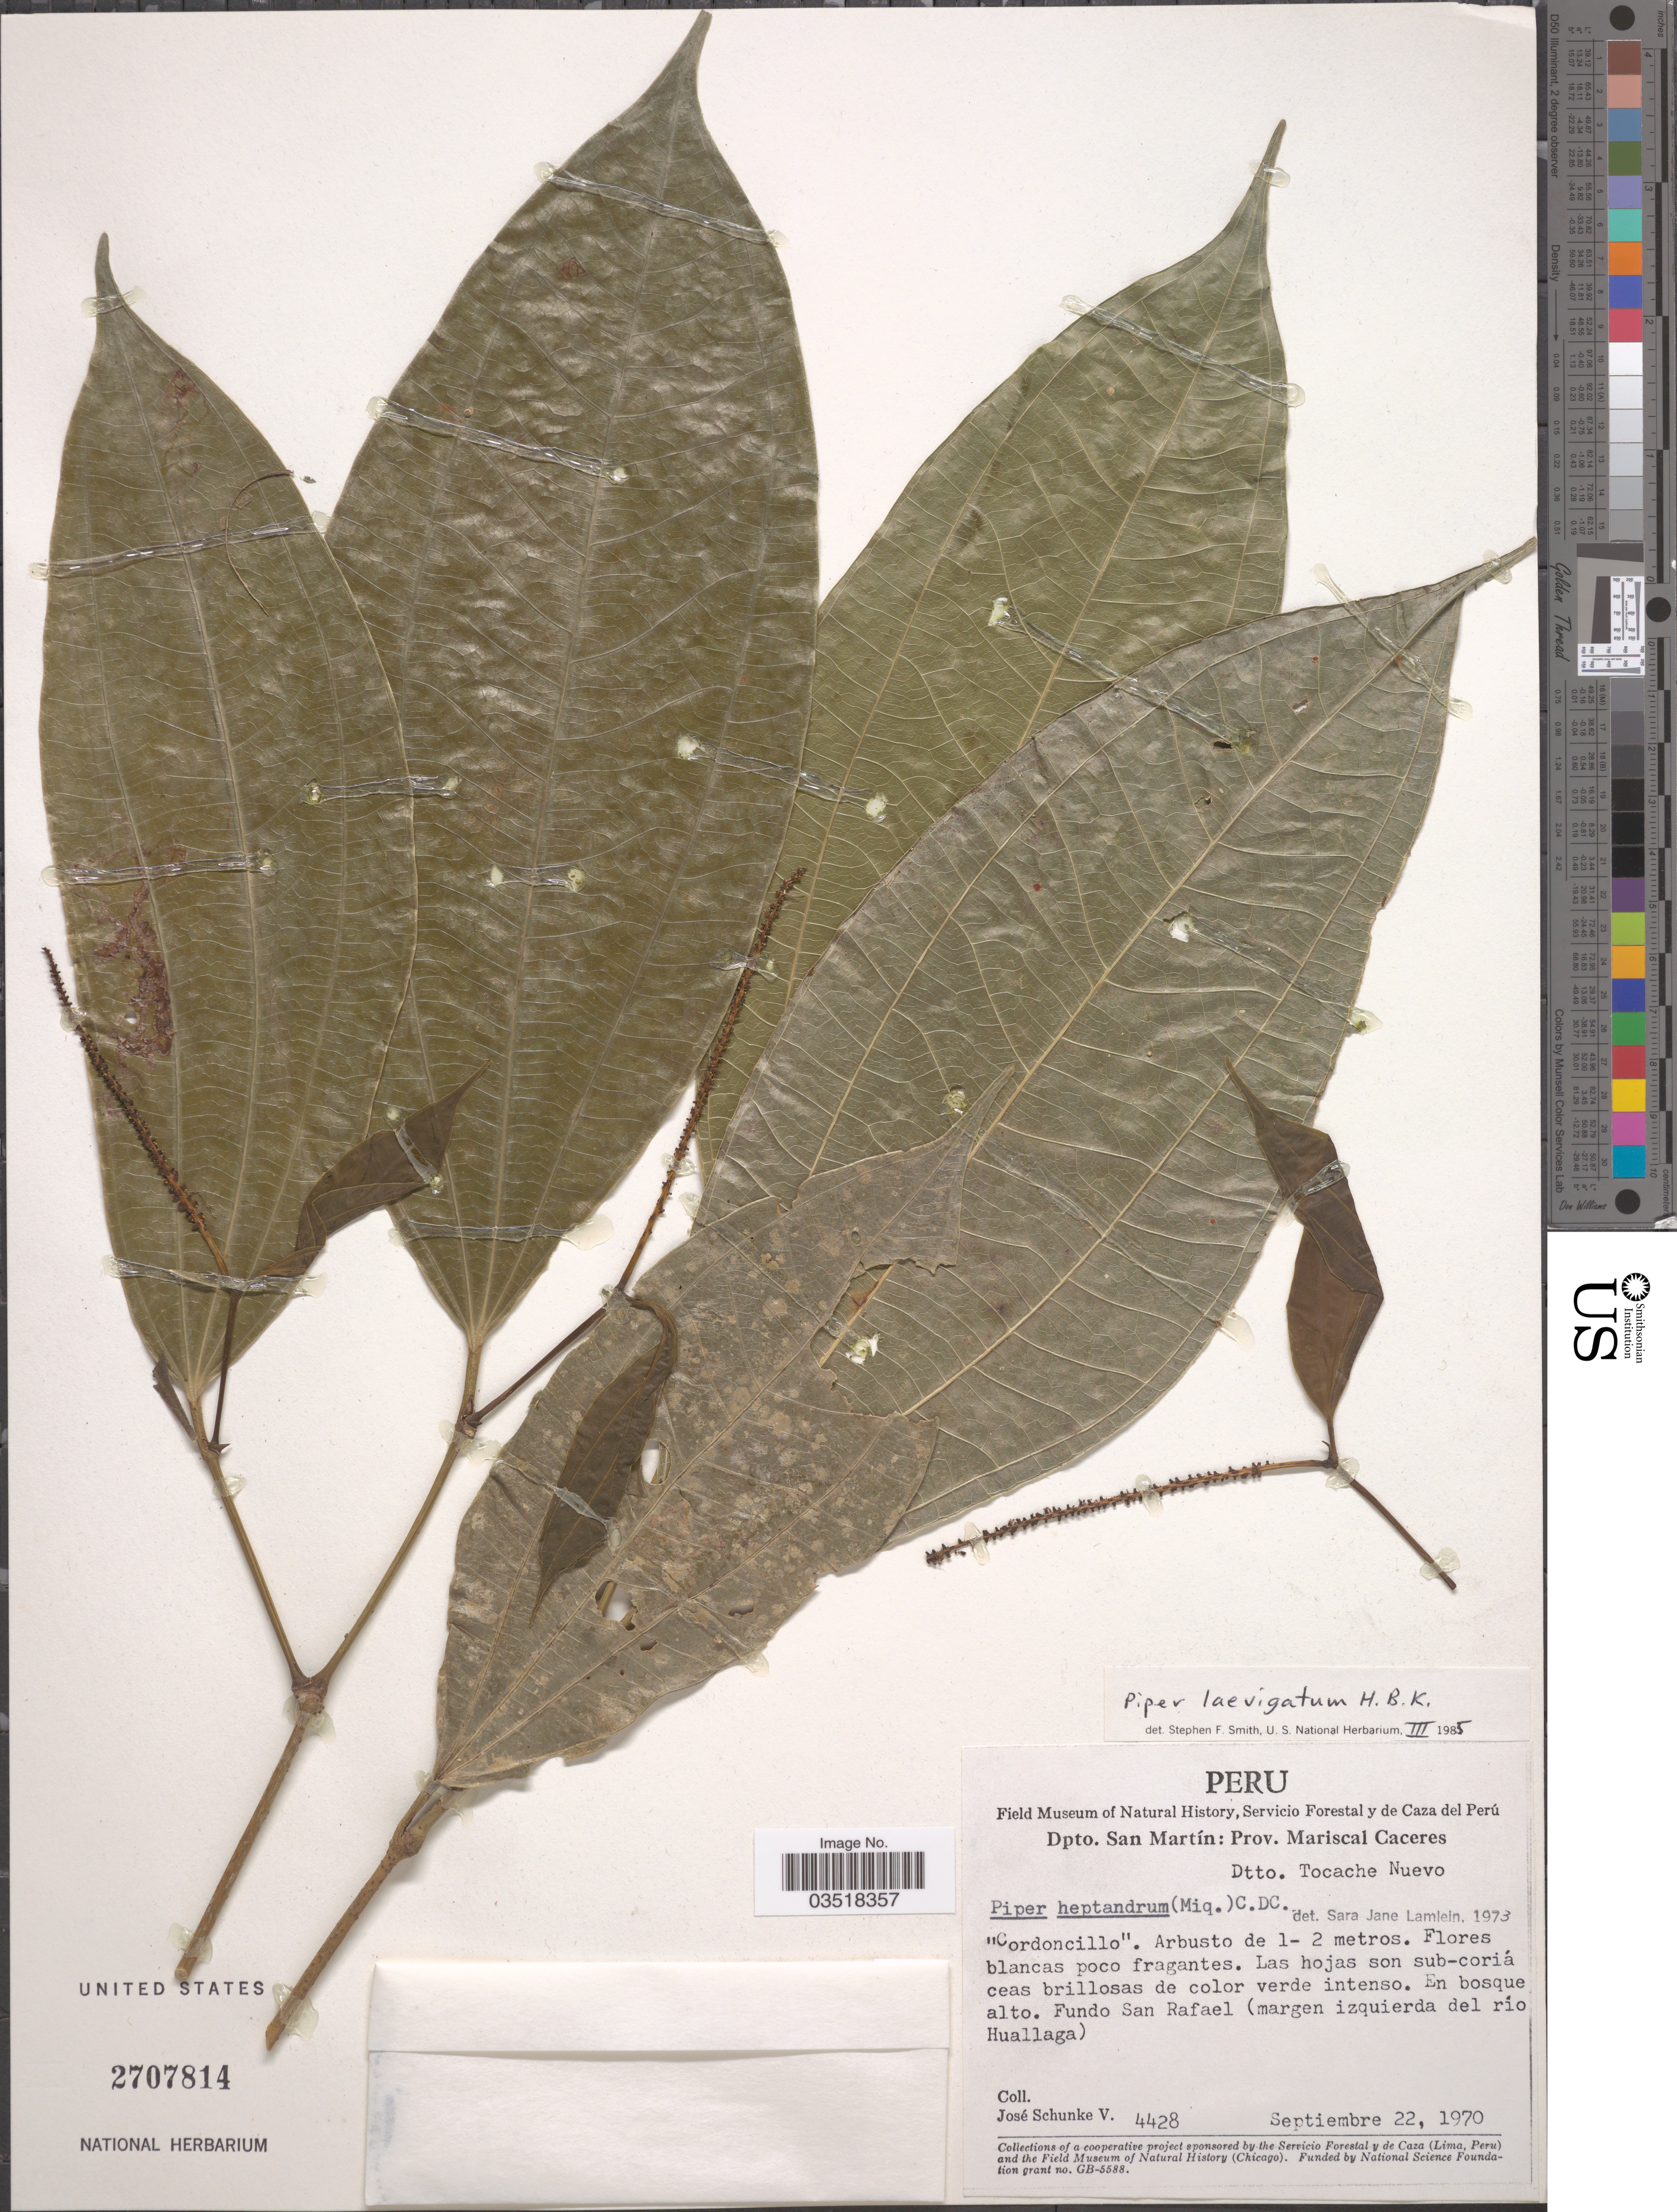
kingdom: Plantae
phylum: Tracheophyta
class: Magnoliopsida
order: Piperales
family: Piperaceae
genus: Piper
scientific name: Piper laevigatum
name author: Kunth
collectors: J. Schunke Vigo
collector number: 4428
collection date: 1970-09-22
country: Peru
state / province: San Martín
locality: Dpto. San Martín: Prov. Mariscal Caceres, Dtto. Tocache Nuevo. Fundo San Rafael (margen izquierda del río Huallaga).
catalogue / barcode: US 2707814